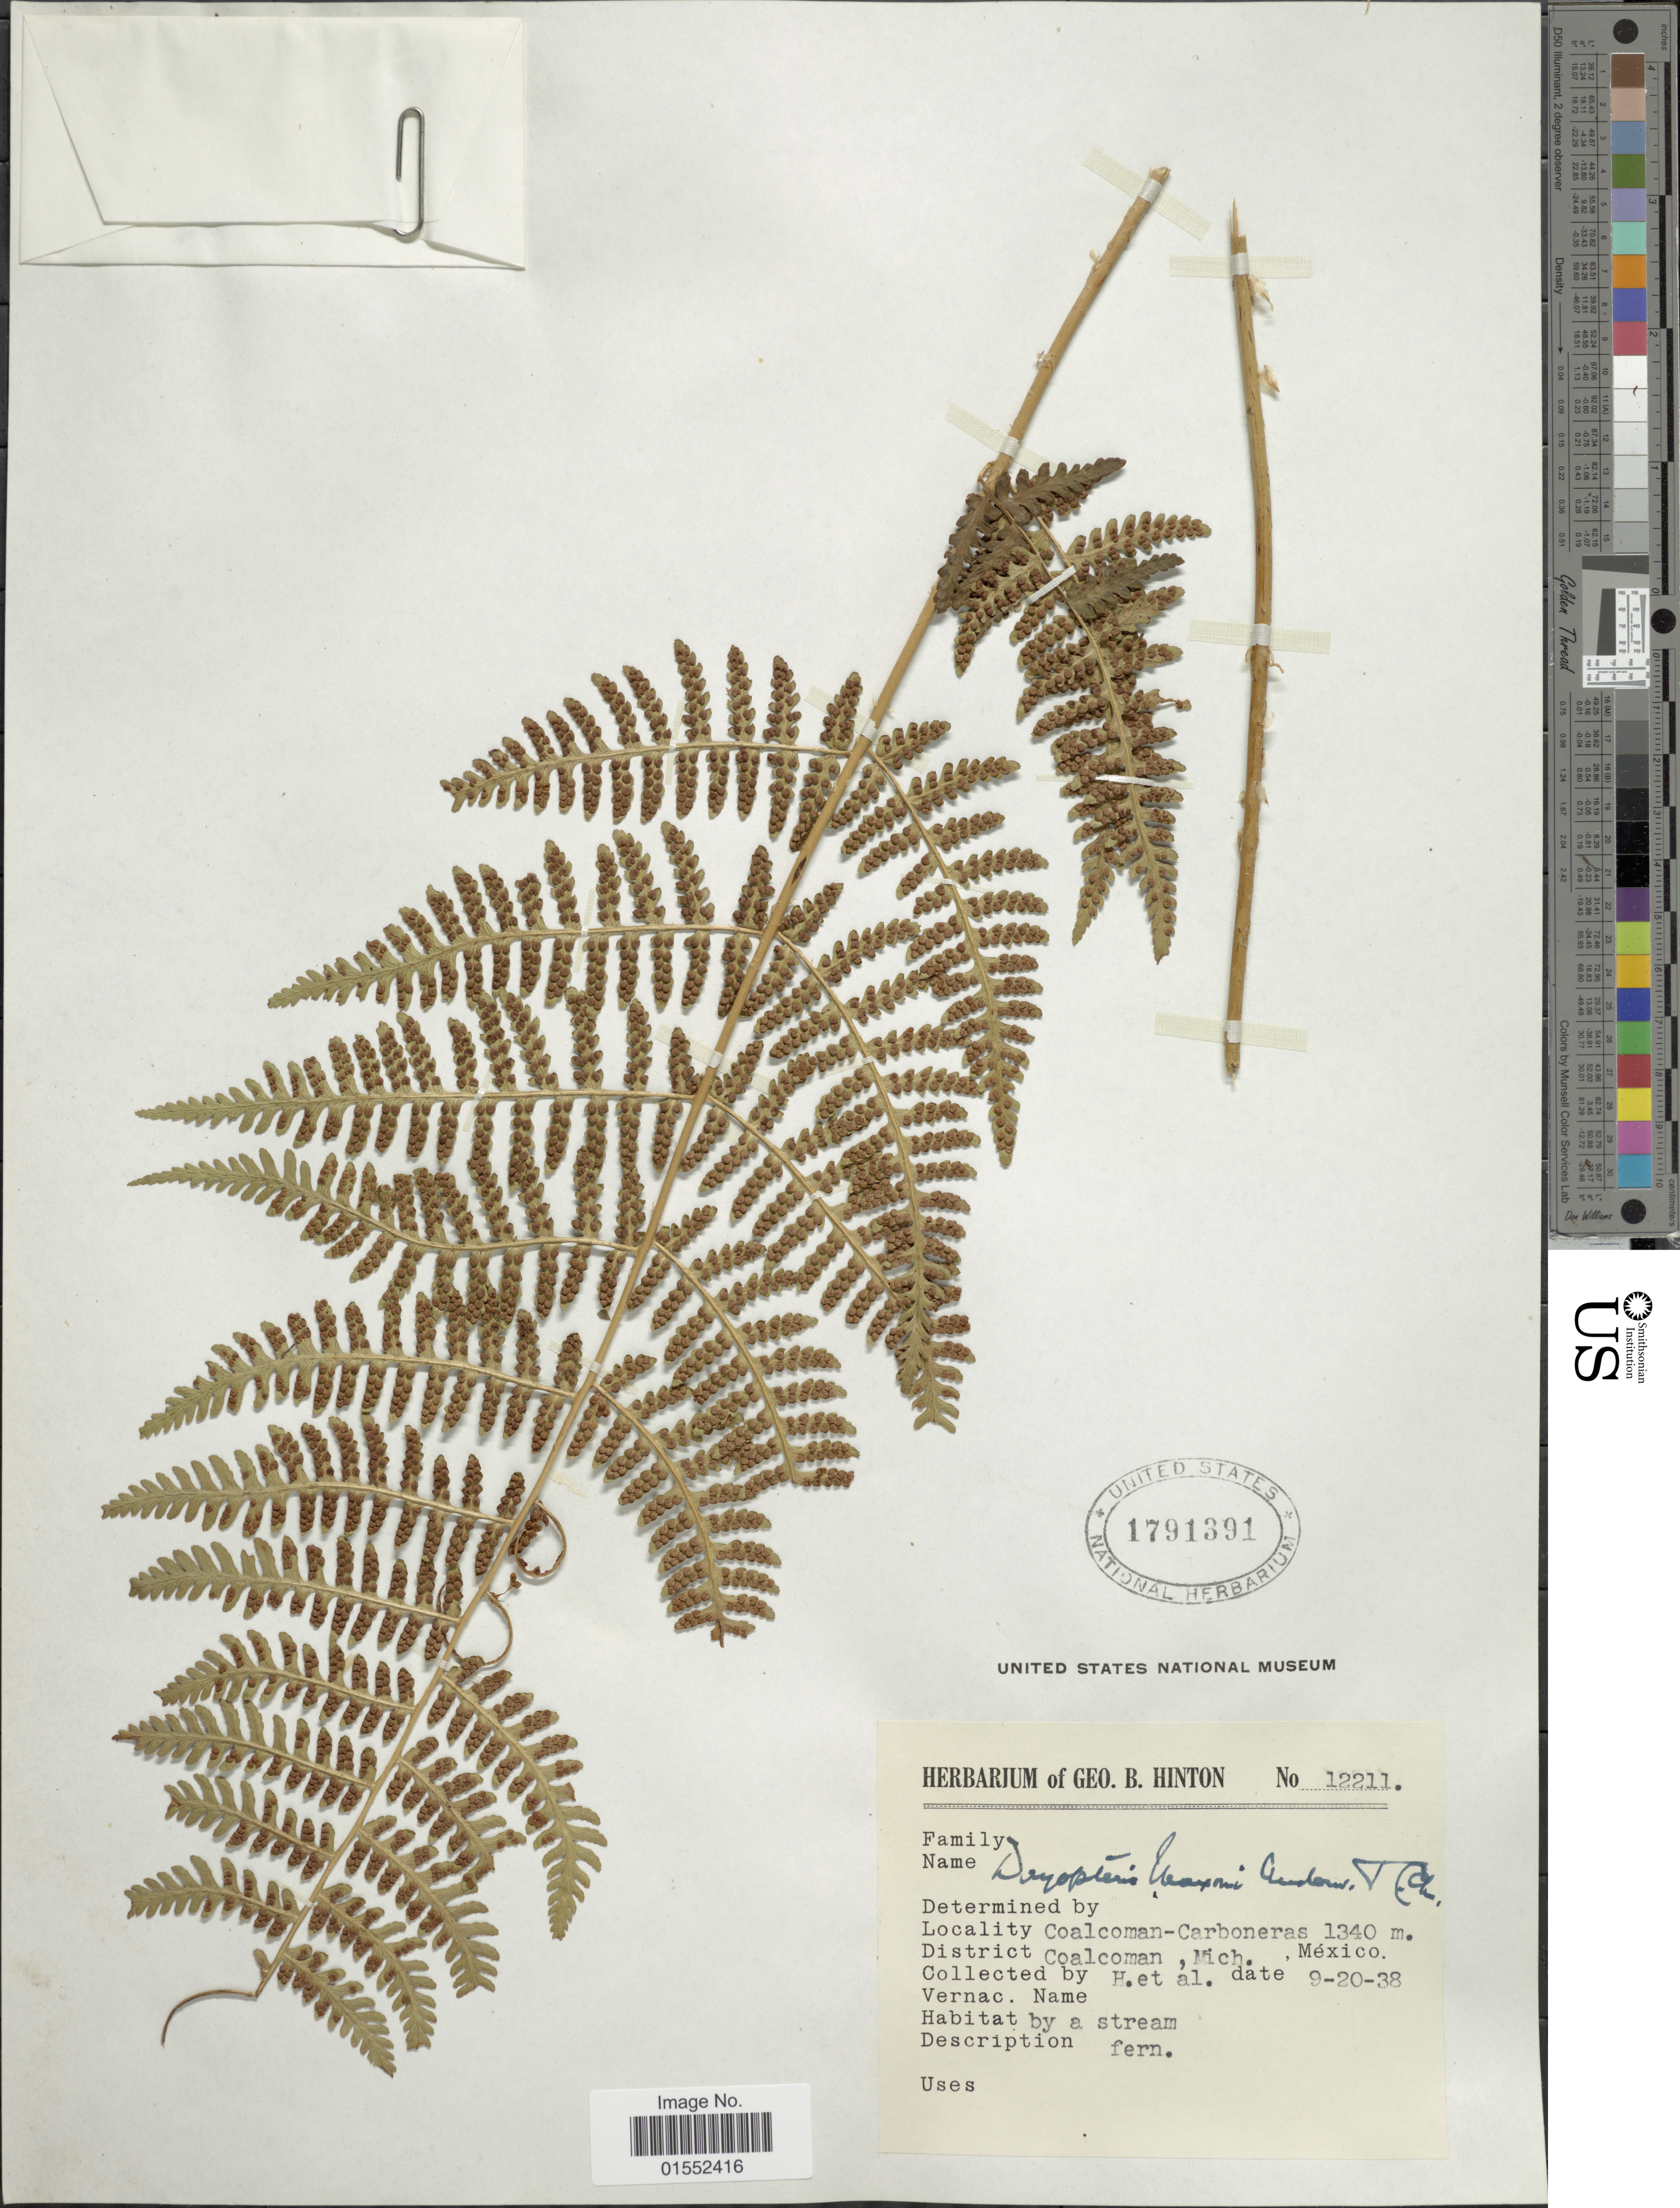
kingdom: Plantae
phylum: Tracheophyta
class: Polypodiopsida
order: Polypodiales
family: Dryopteridaceae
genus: Dryopteris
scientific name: Dryopteris maxonii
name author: Underw. & C. Chr.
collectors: G. B. Hinton & et al.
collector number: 12211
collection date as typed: Transcribed d/m/y: 20/9/38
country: Mexico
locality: Locality Coalcoman-Carboneras. District Coalcoman, Mich.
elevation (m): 1340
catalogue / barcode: US 1791391